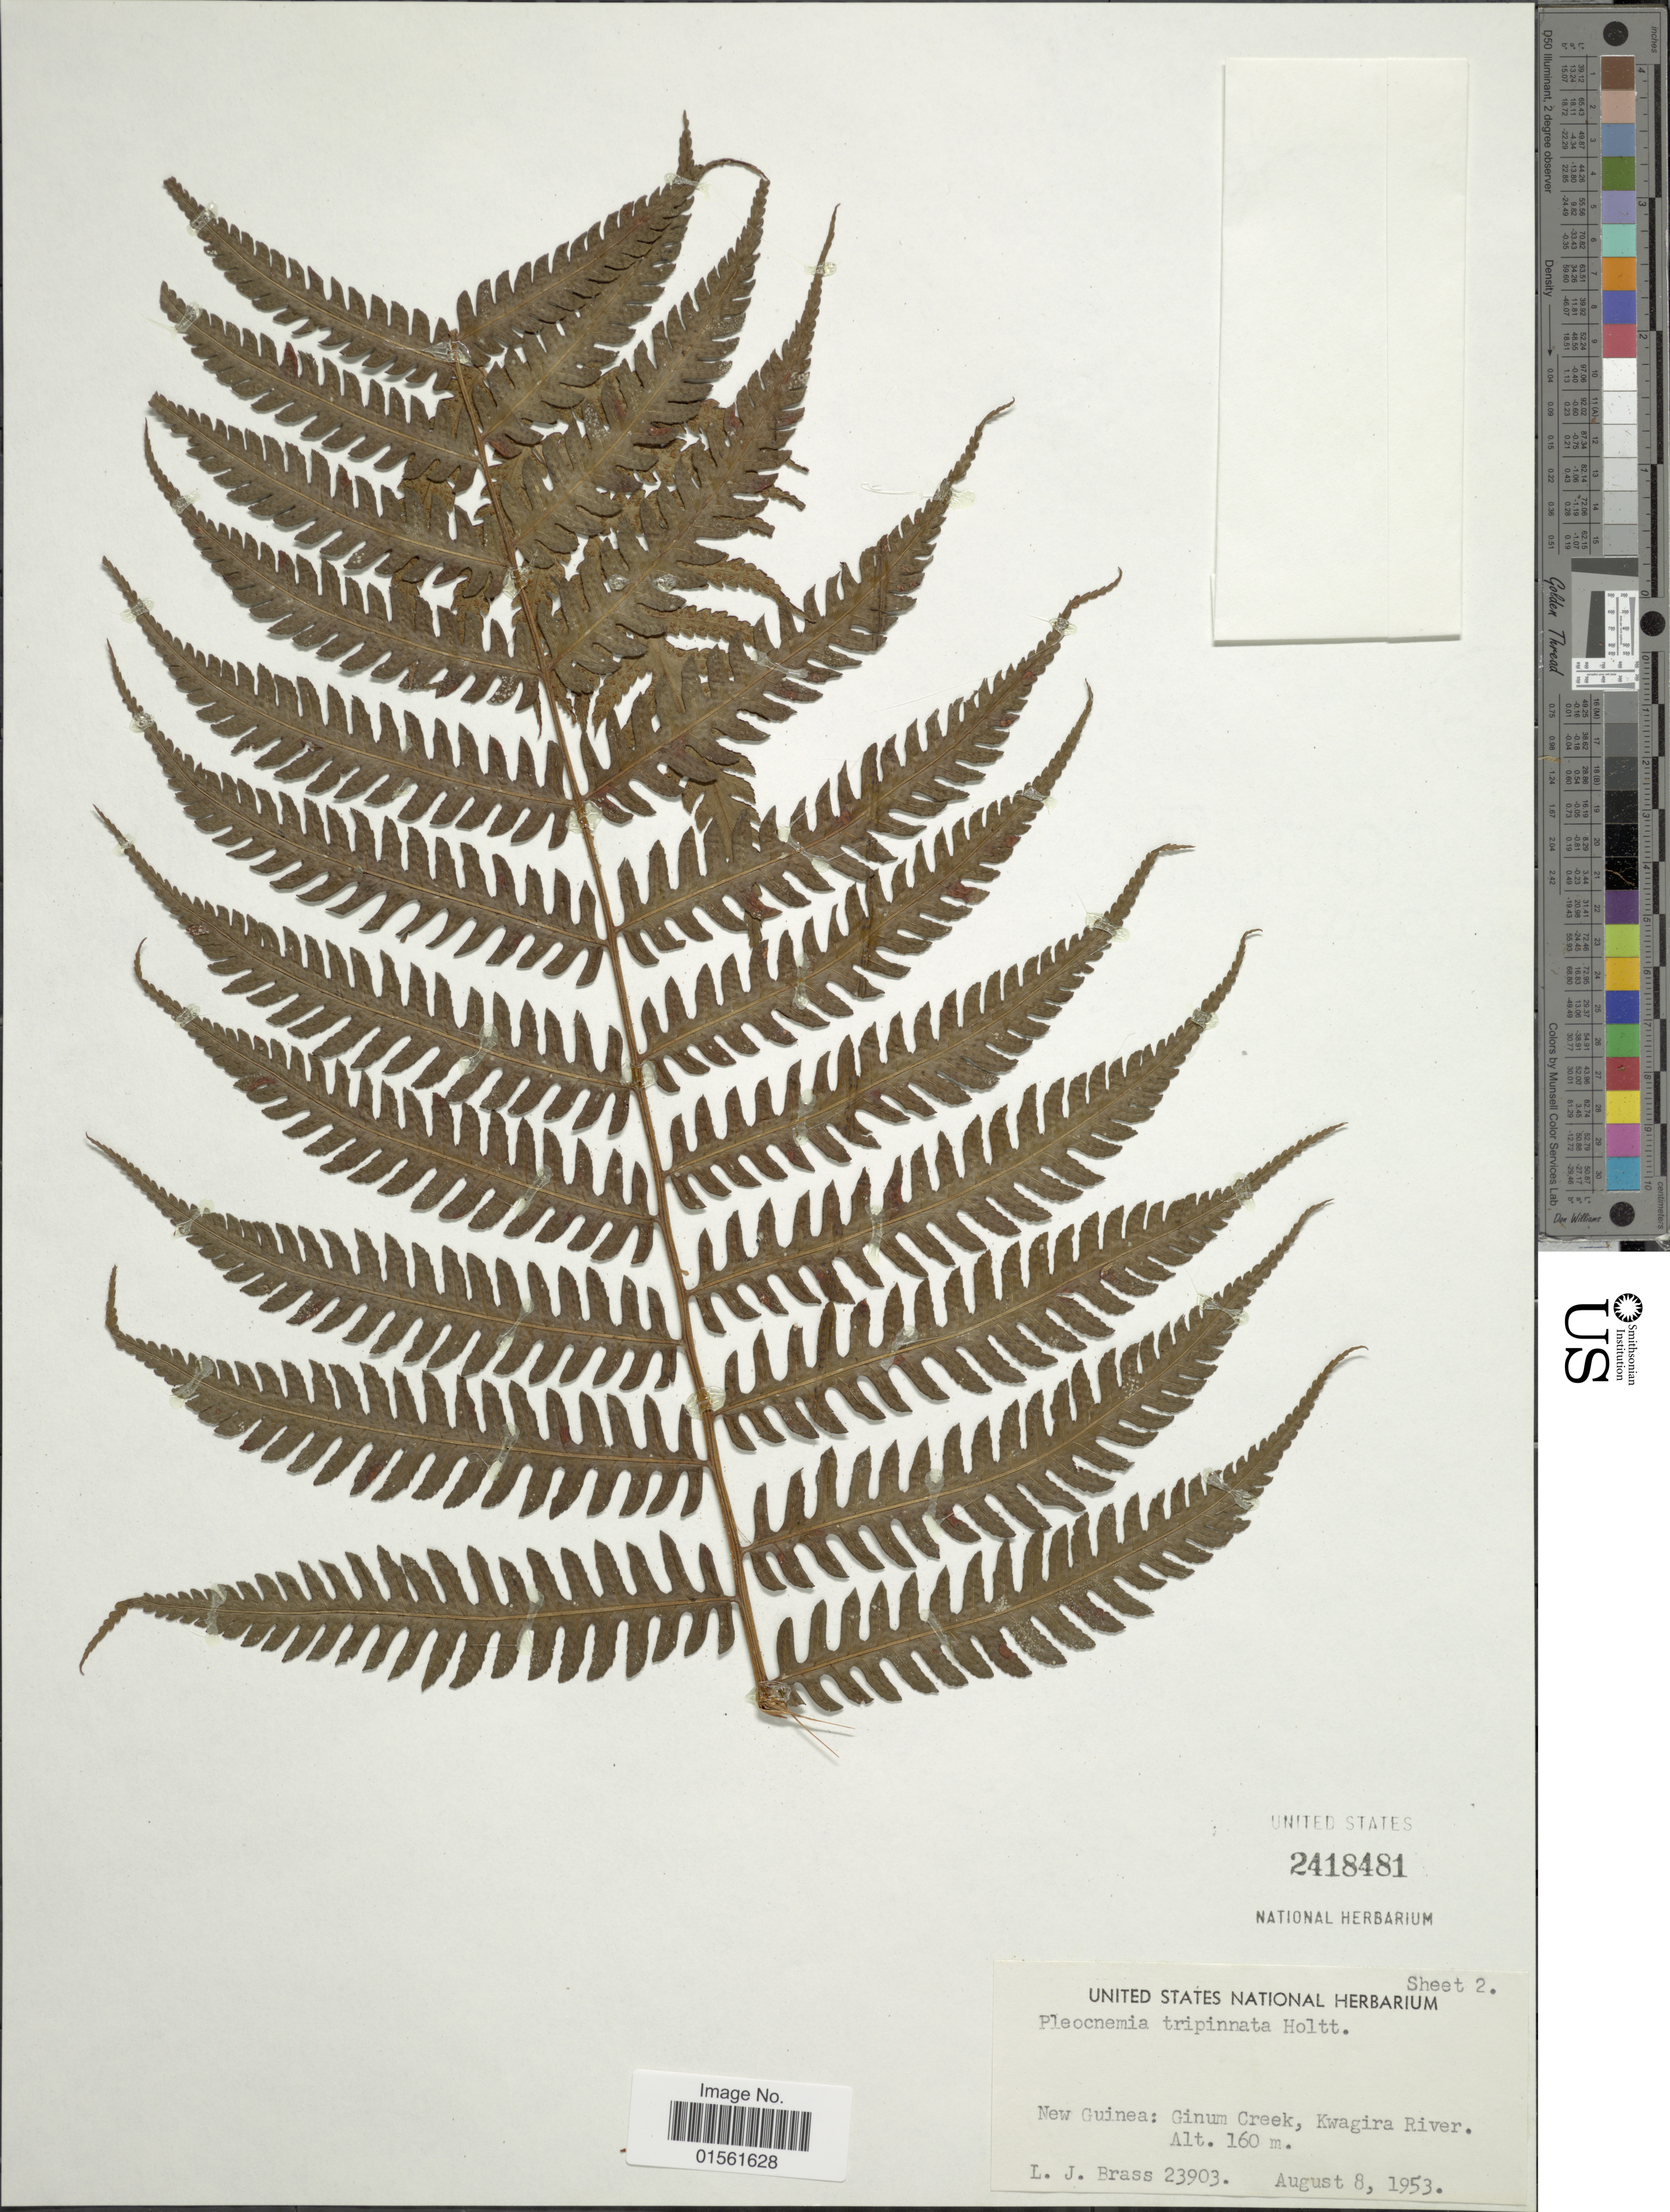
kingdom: Plantae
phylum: Tracheophyta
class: Polypodiopsida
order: Polypodiales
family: Dryopteridaceae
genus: Pleocnemia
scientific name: Pleocnemia dahlii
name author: (Hieron.) Holttum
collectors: L. J. Brass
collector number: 23903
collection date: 1953-08-08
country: Papua New Guinea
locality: New Guinea: Ginum Creek, Kwagira River.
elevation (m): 160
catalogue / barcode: US 2418481